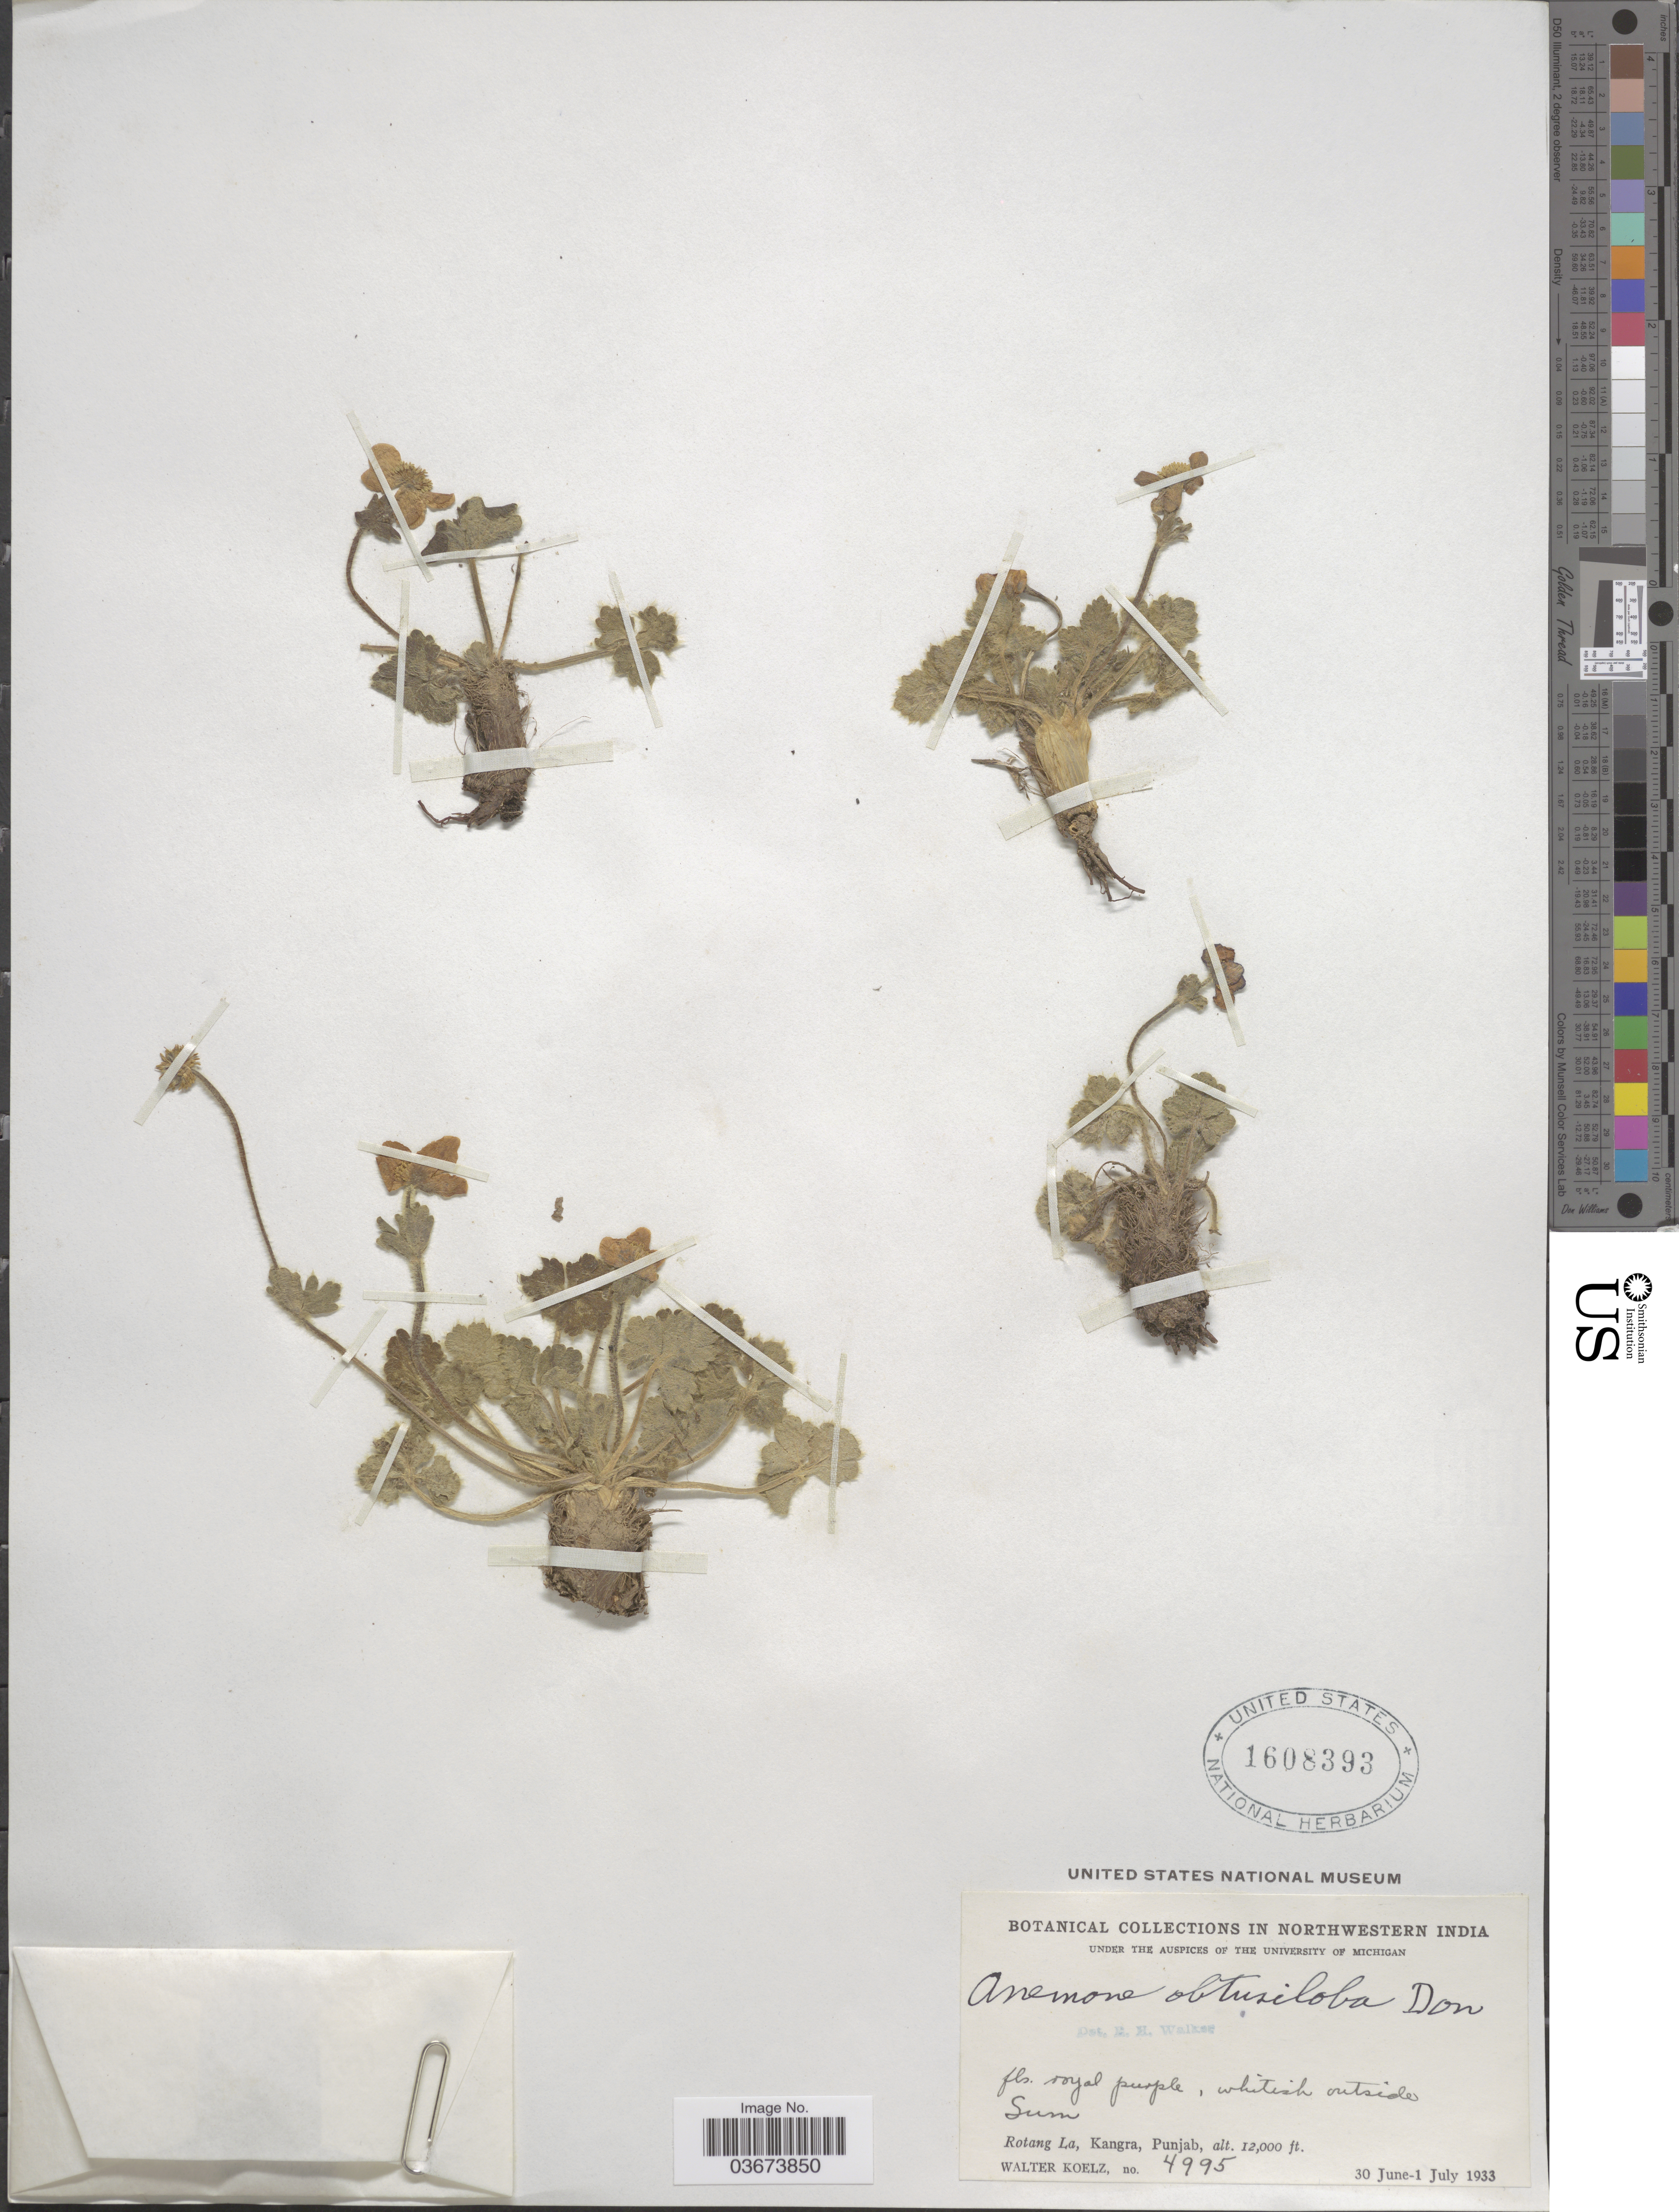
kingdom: Plantae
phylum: Tracheophyta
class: Magnoliopsida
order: Ranunculales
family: Ranunculaceae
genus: Anemone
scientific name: Anemone obtusiloba subsp. obtusiloba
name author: D. Don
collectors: W. N. Koelz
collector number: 4995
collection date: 1933-06-30/1933-07-01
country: India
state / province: Punjab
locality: Northwestern India. Sum. Rotang La, Kangra.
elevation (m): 3658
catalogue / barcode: US 1608393